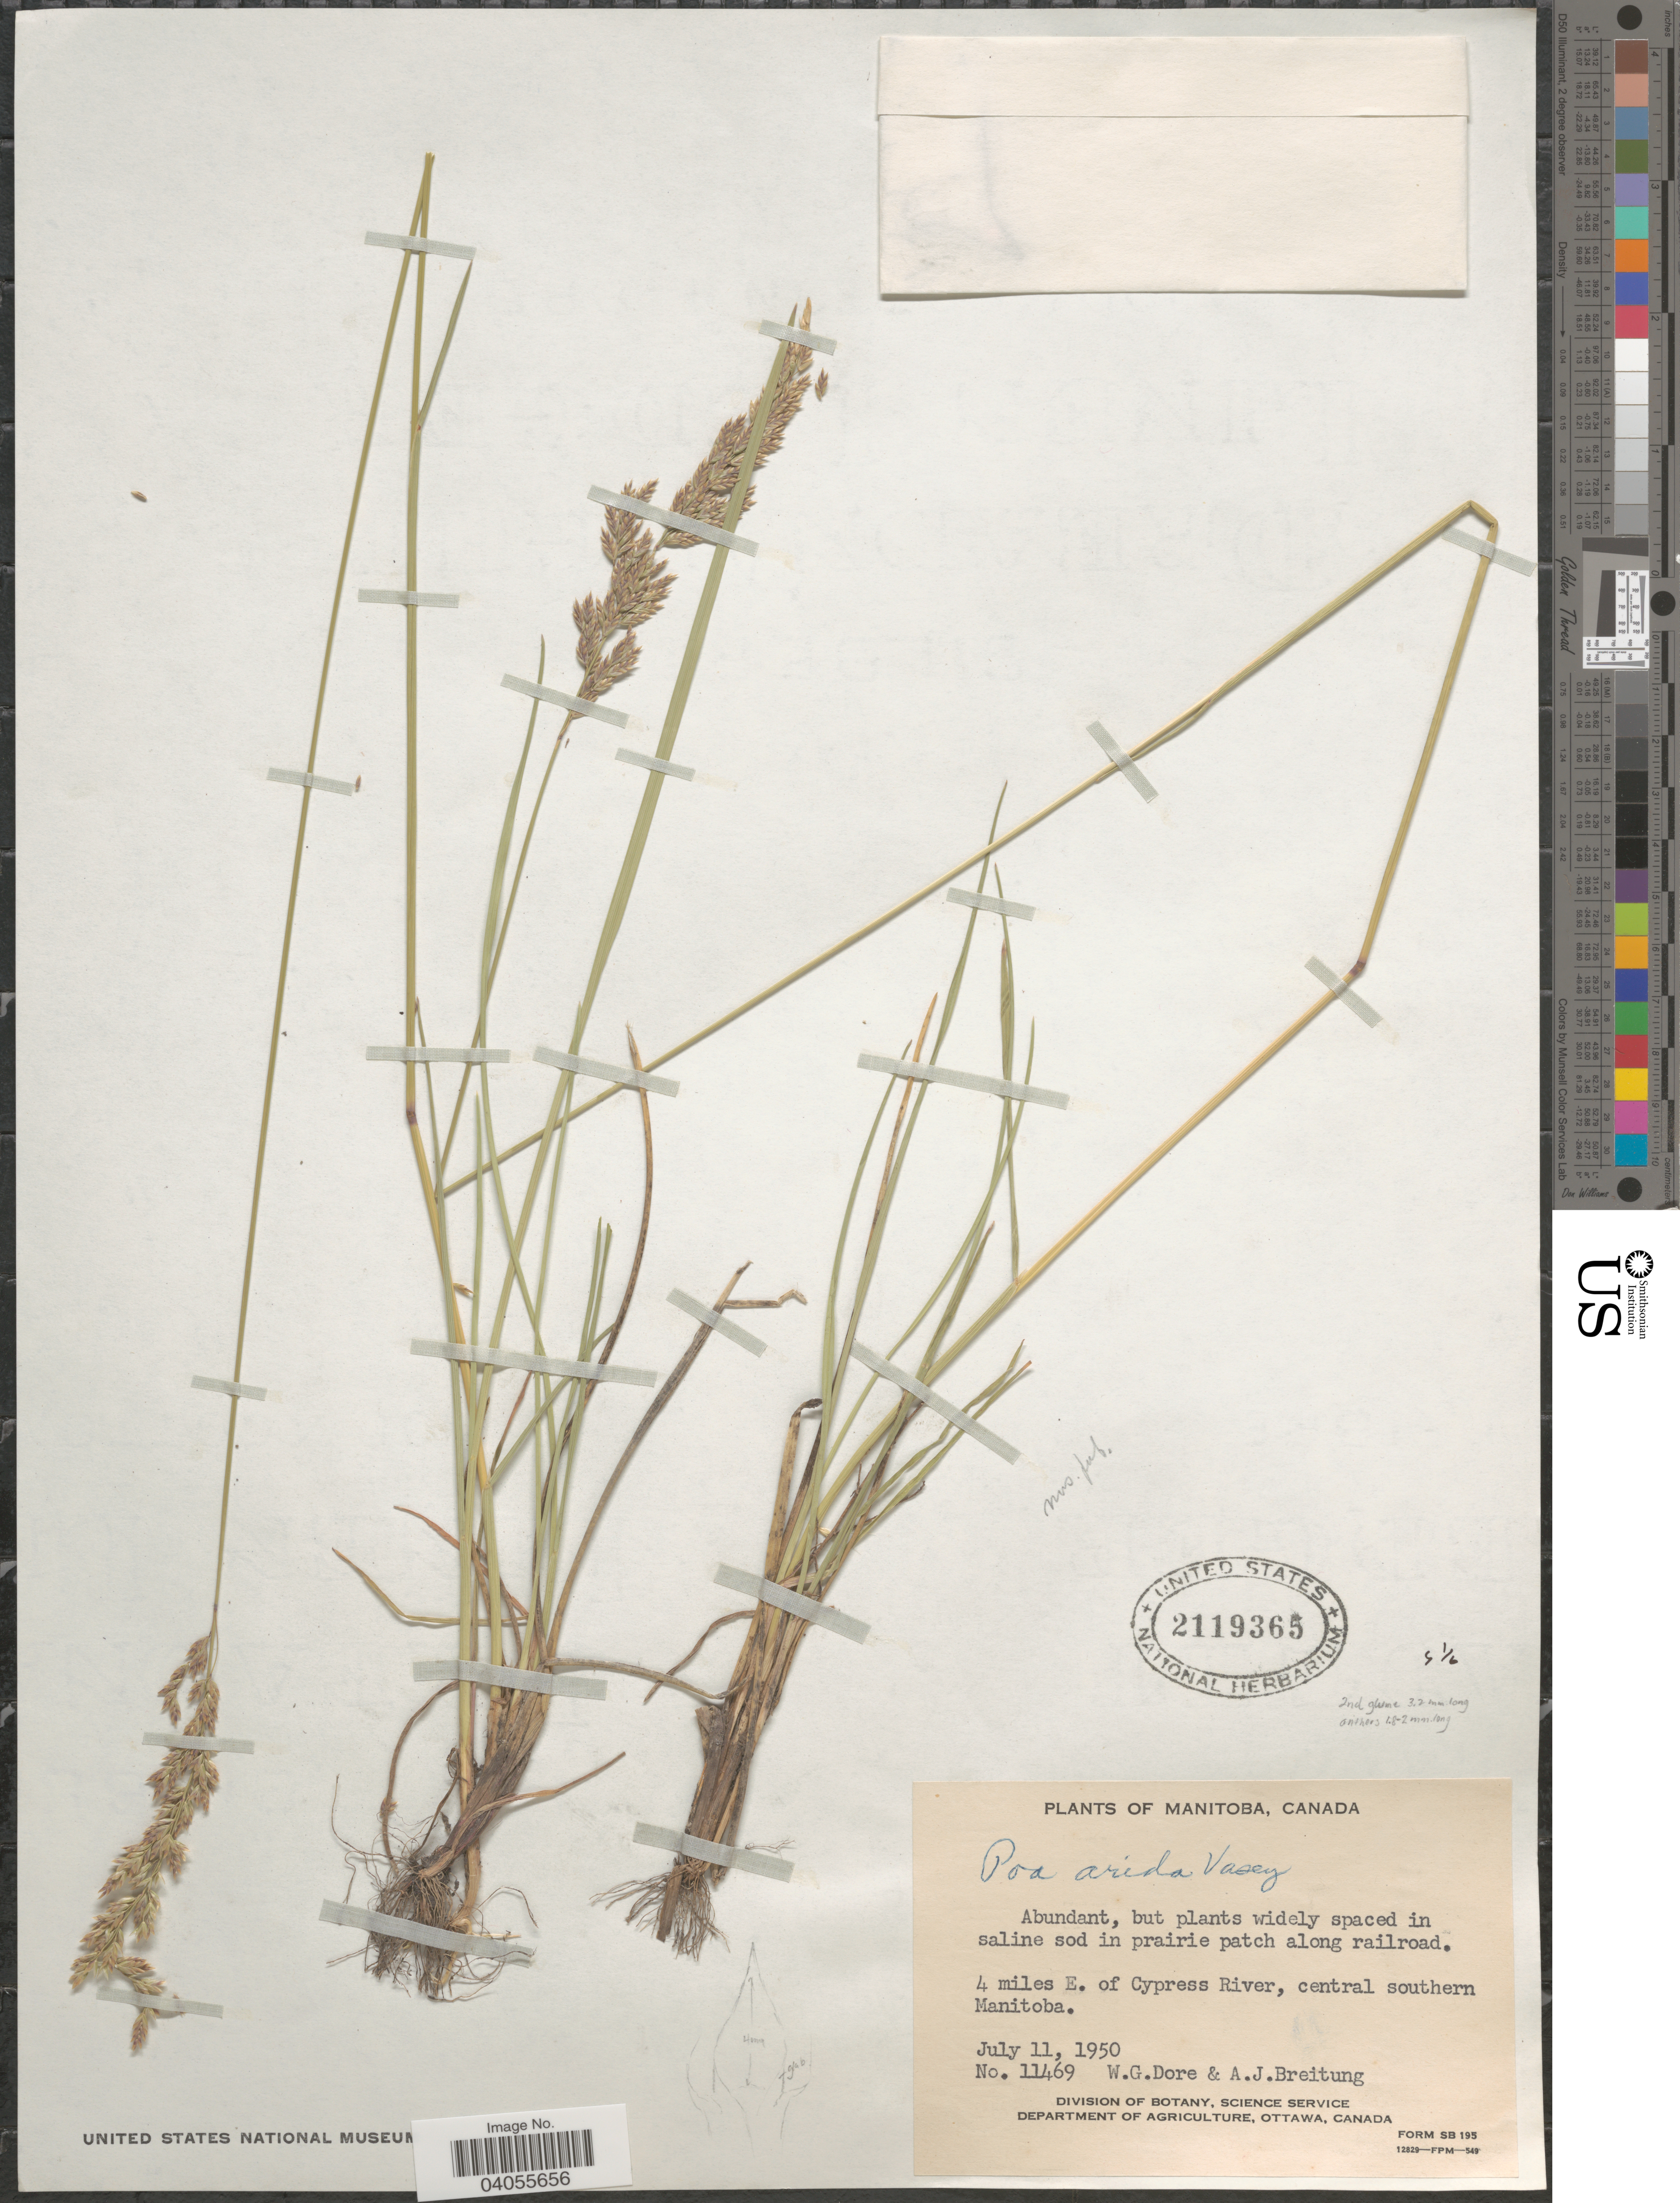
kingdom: Plantae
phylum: Tracheophyta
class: Liliopsida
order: Poales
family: Poaceae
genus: Poa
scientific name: Poa arida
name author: Vasey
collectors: W. Dore & A. Breitung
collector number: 11469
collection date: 1950-07-11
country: Canada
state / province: Manitoba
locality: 4 miles E. of Cypress River, central southern Manitoba.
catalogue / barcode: US 2119365